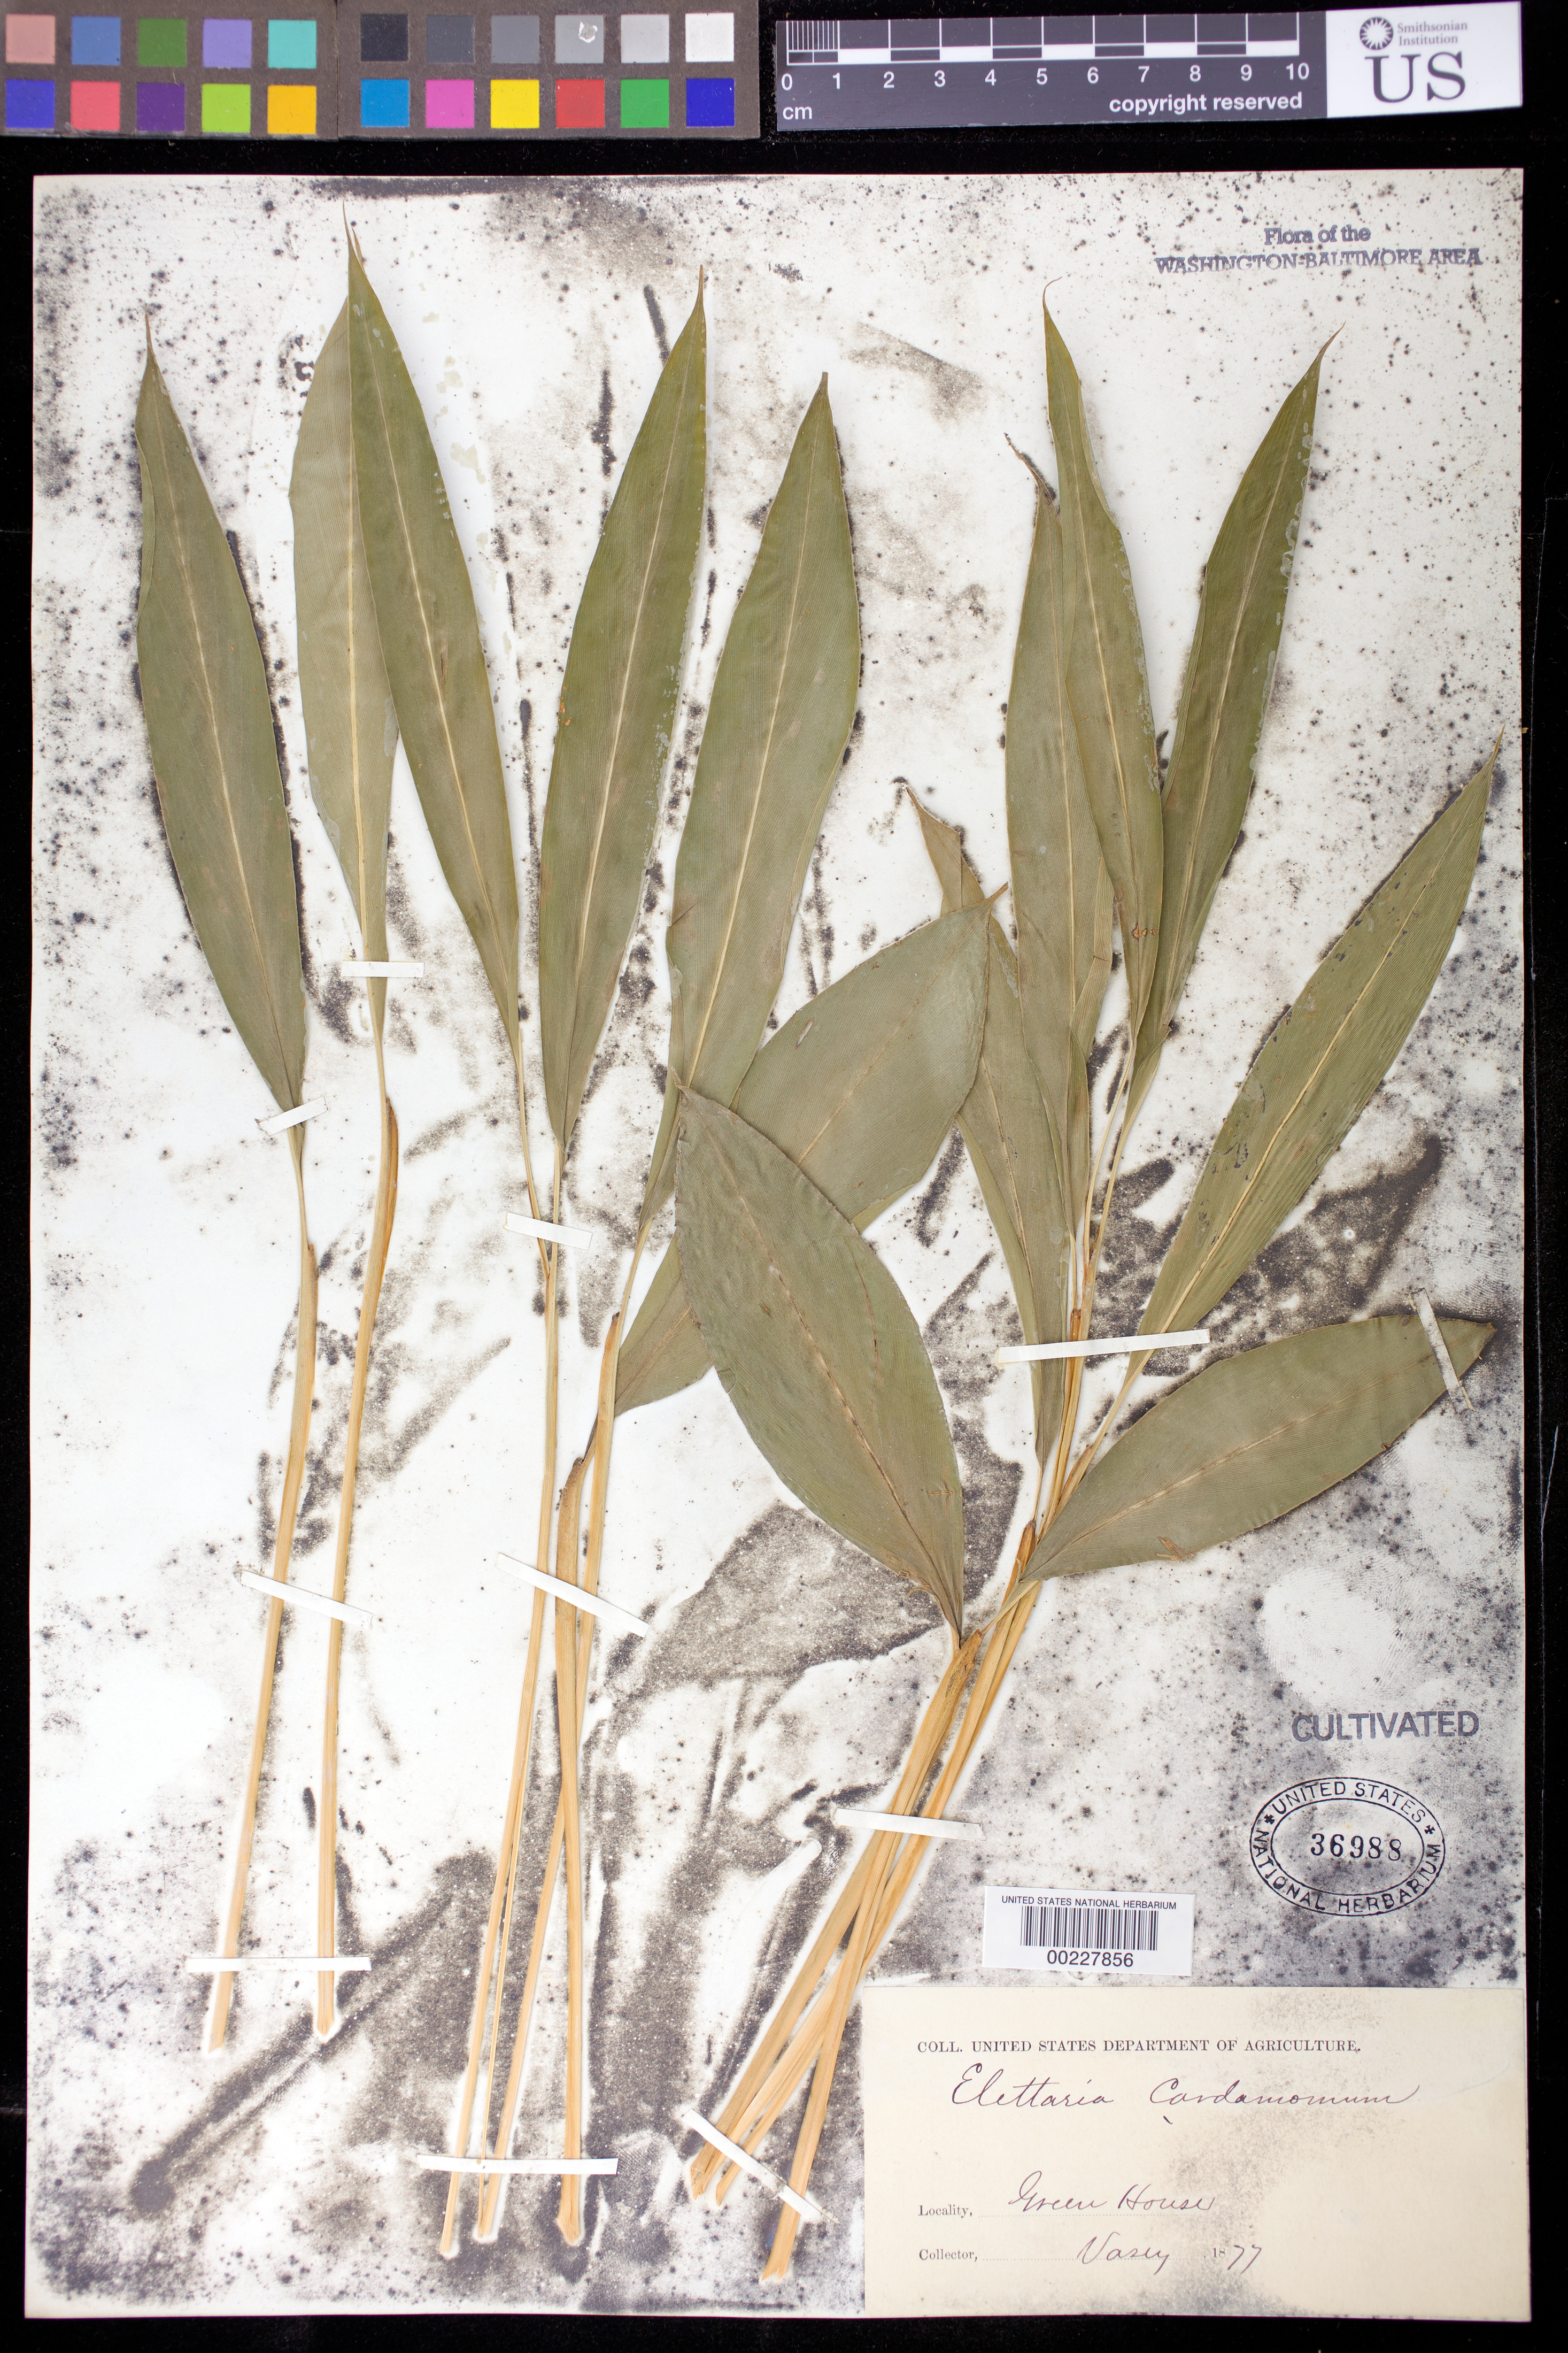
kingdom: Plantae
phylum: Tracheophyta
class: Liliopsida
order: Zingiberales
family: Zingiberaceae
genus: Elettaria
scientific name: Elettaria cardamomum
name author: (L.) Maton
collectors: G. R. Vasey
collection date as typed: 1877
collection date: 1877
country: United States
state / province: District of Columbia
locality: Green House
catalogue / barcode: US 36988